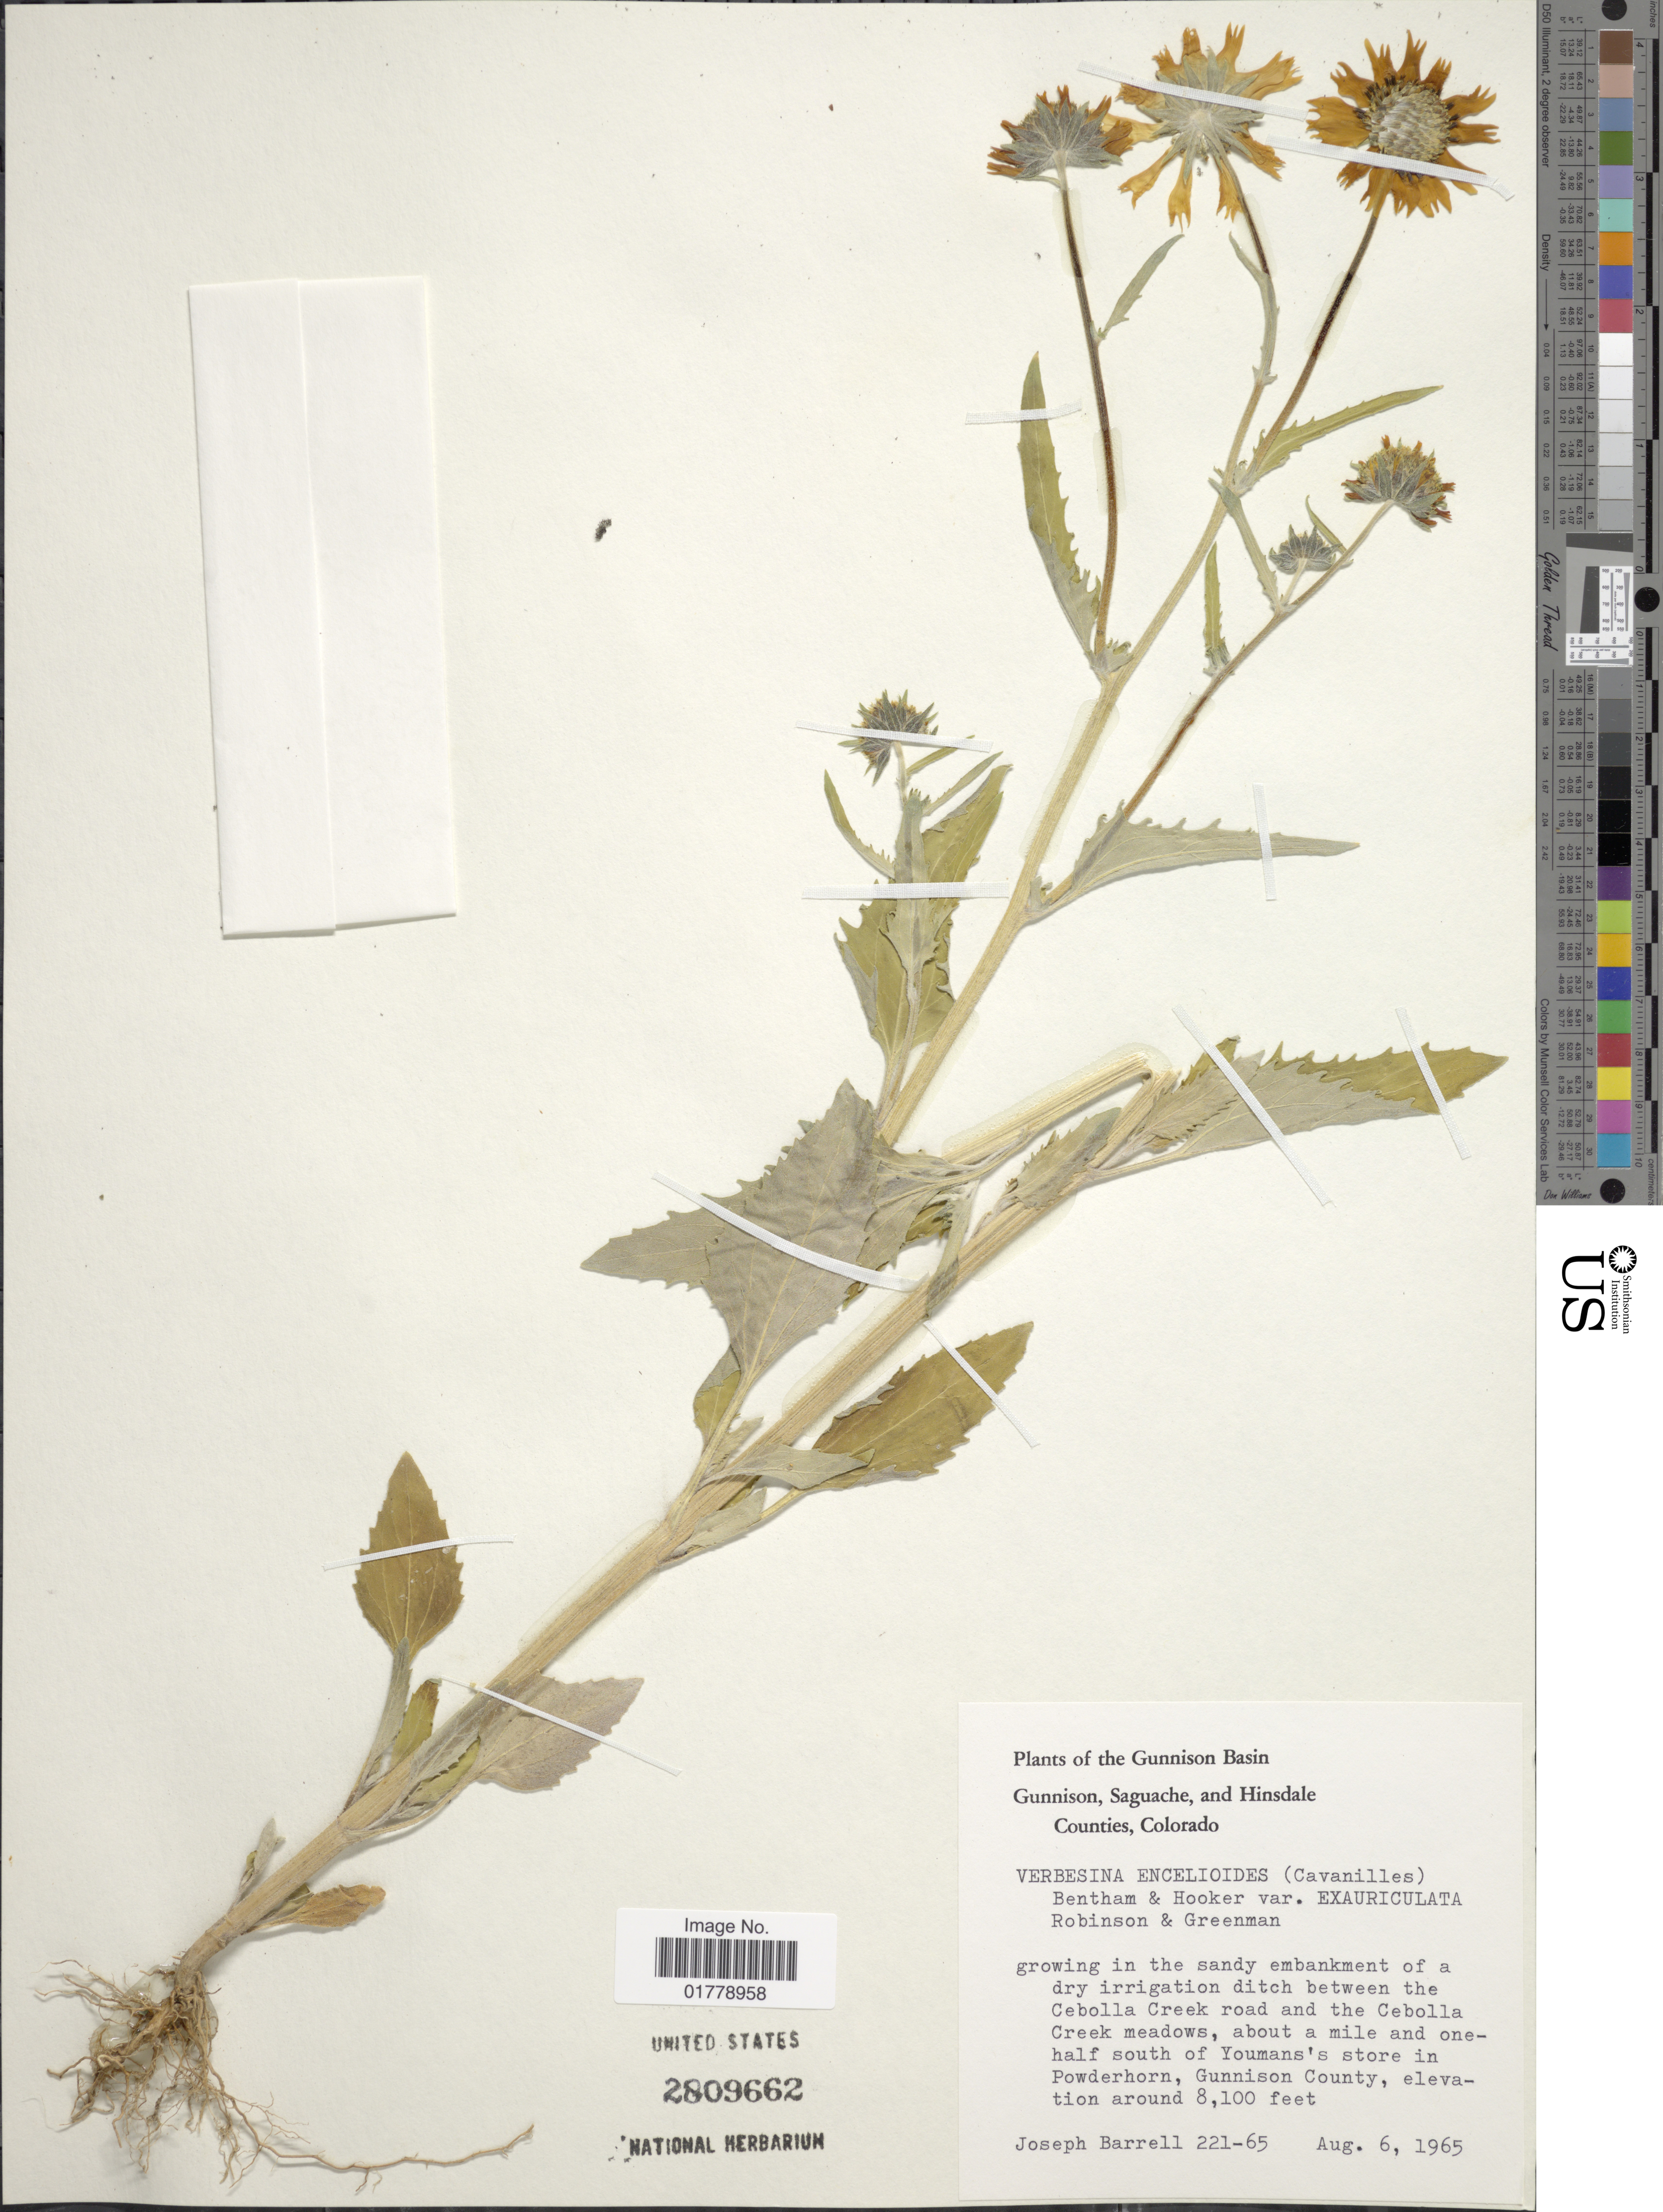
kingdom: Plantae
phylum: Tracheophyta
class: Magnoliopsida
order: Asterales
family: Asteraceae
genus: Verbesina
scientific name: Verbesina encelioides var. cana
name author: (B.L. Rob.) Greenm.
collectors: J. Barrell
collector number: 221-65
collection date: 1965-08-06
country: United States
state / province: Colorado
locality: Gunnison Basin. Gunnison, Saguache, and Hinsdale Counties, Colorado. Growing in the sandy embankment of a dry irrigation ditch between the Cebolla Creek road and the Cebolla Creek meadows, about a mile and one half south of Youmans's store in Powderhorn, Gunnison County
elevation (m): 2469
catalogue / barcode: US 2809662